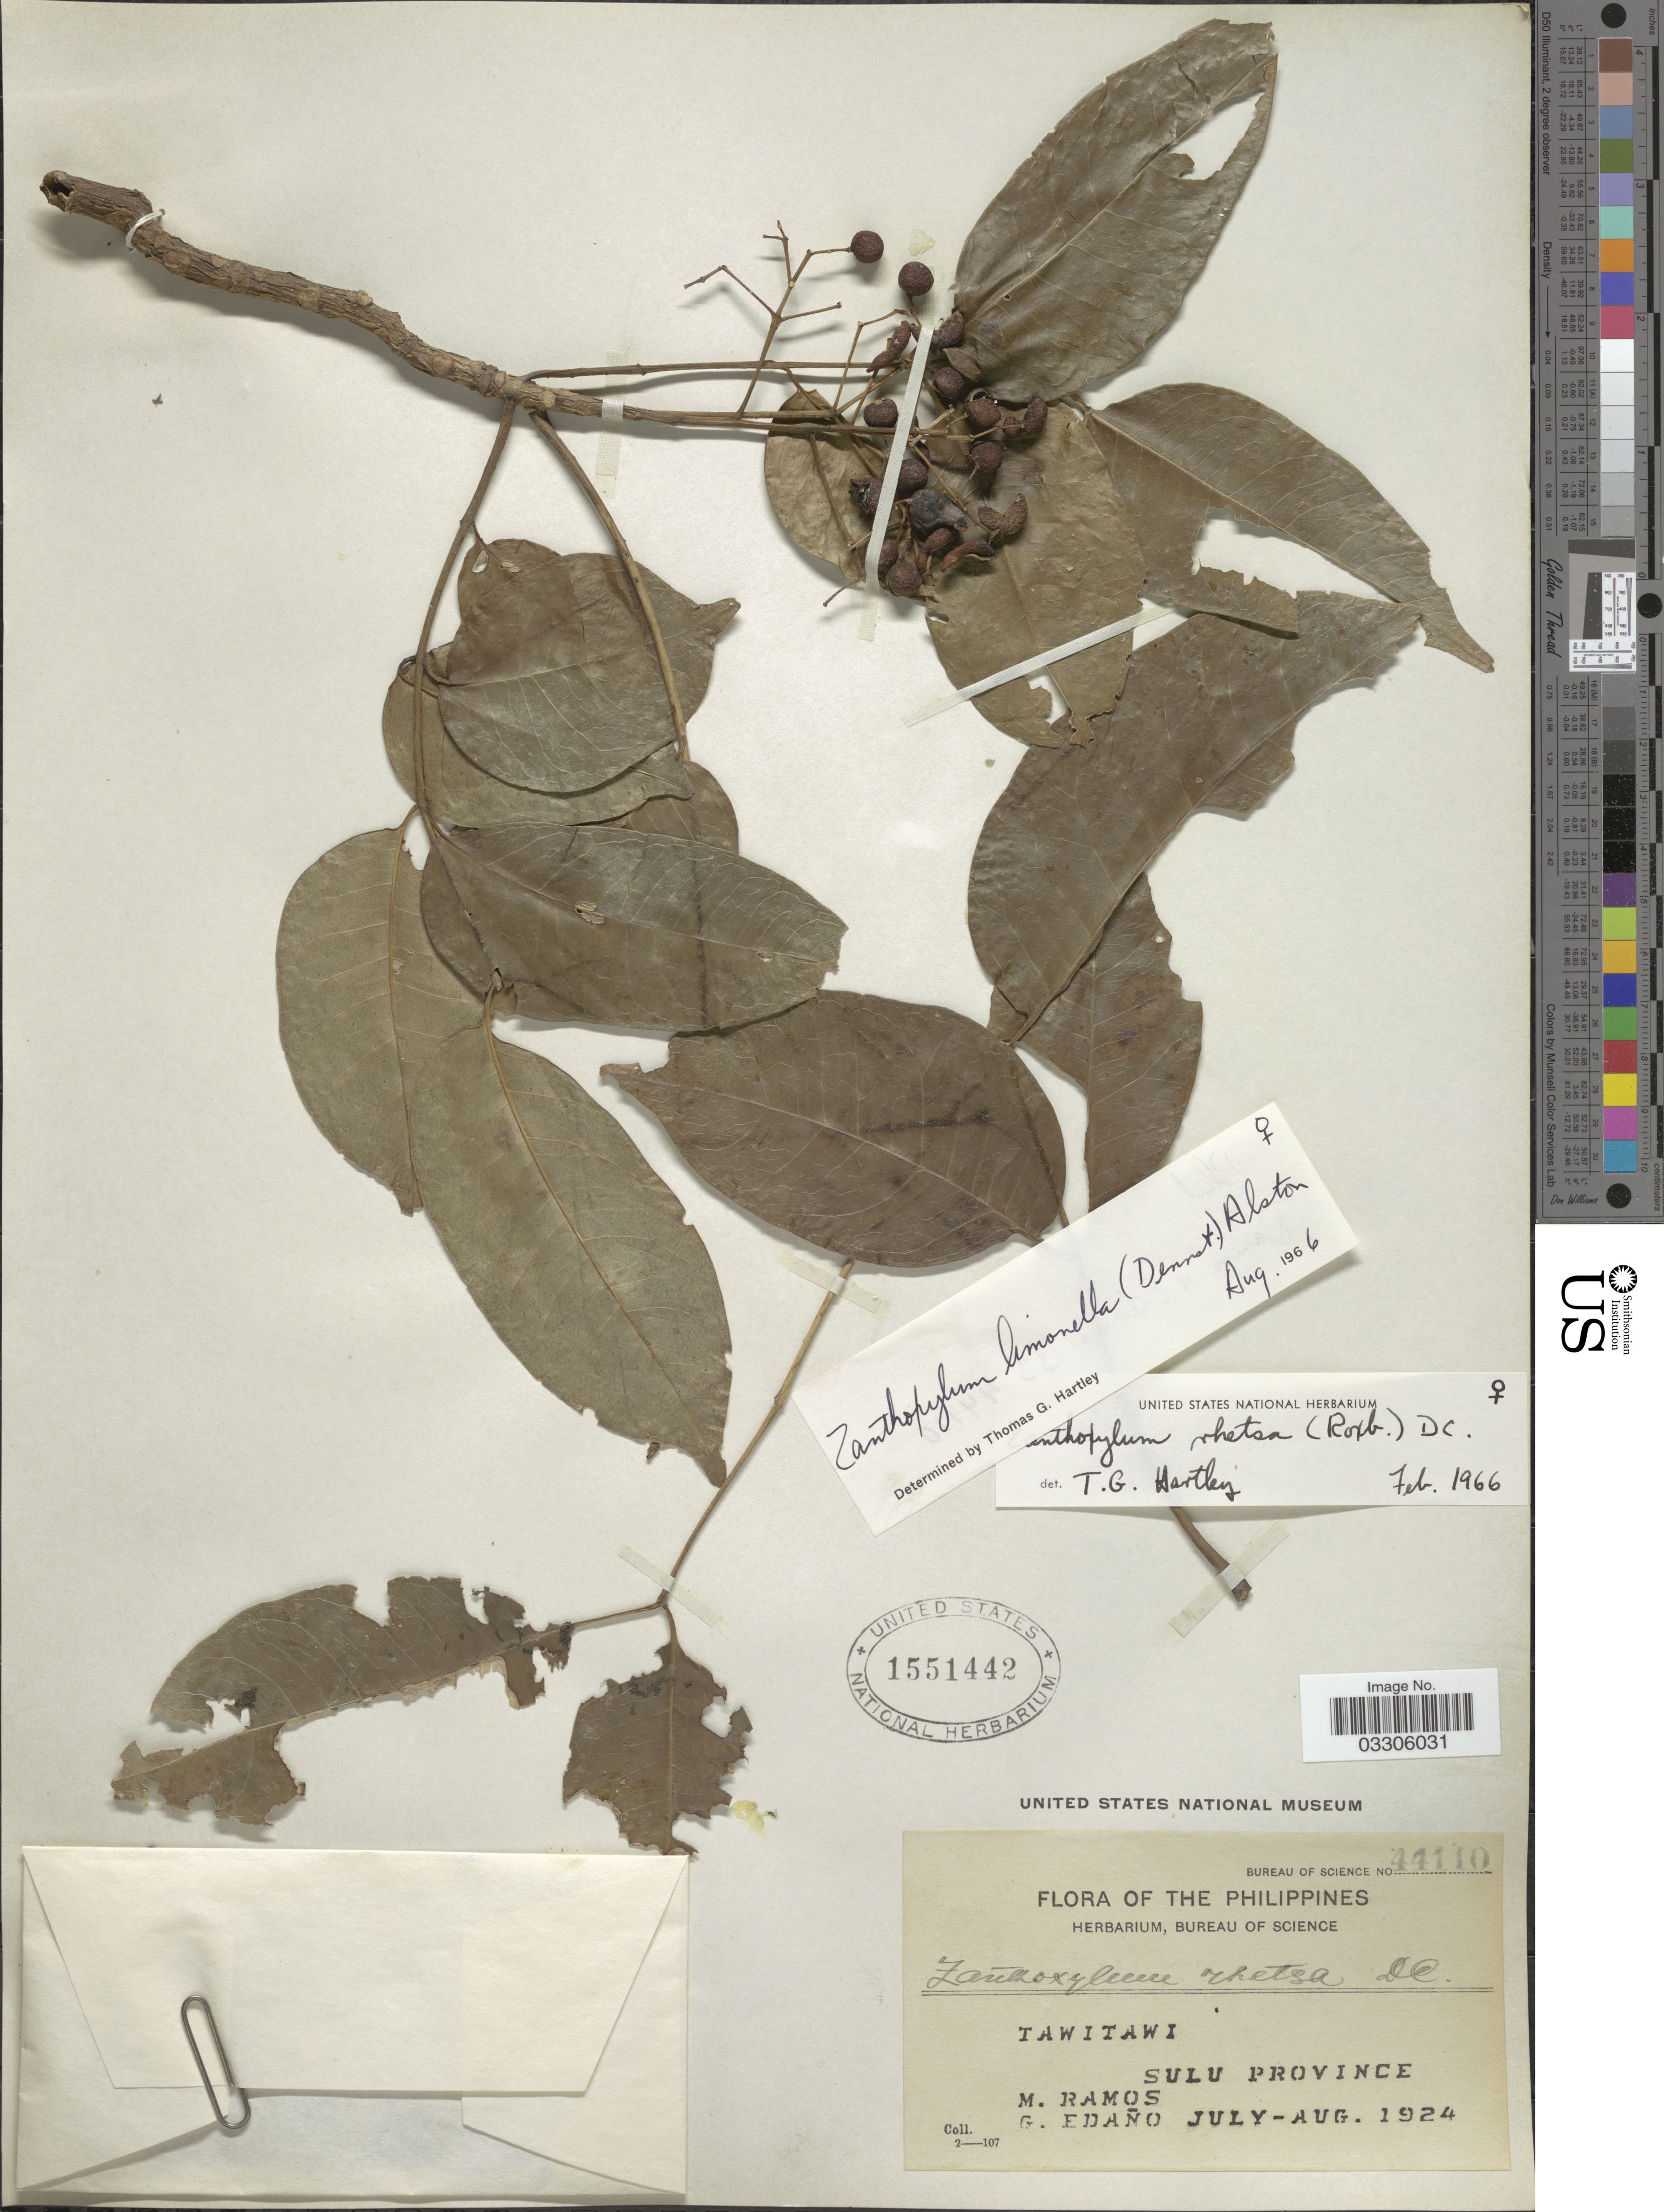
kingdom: Plantae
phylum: Tracheophyta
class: Magnoliopsida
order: Sapindales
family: Rutaceae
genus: Zanthoxylum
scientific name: Zanthoxylum limonella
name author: (Dennst.) Alston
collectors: M. Ramos & G. Edaño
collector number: Bureau of Science 44110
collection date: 1924-07/1924-08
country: Philippines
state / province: Muslim Mindanao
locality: Tawitawi, Sulu Province.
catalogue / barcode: US 1551442